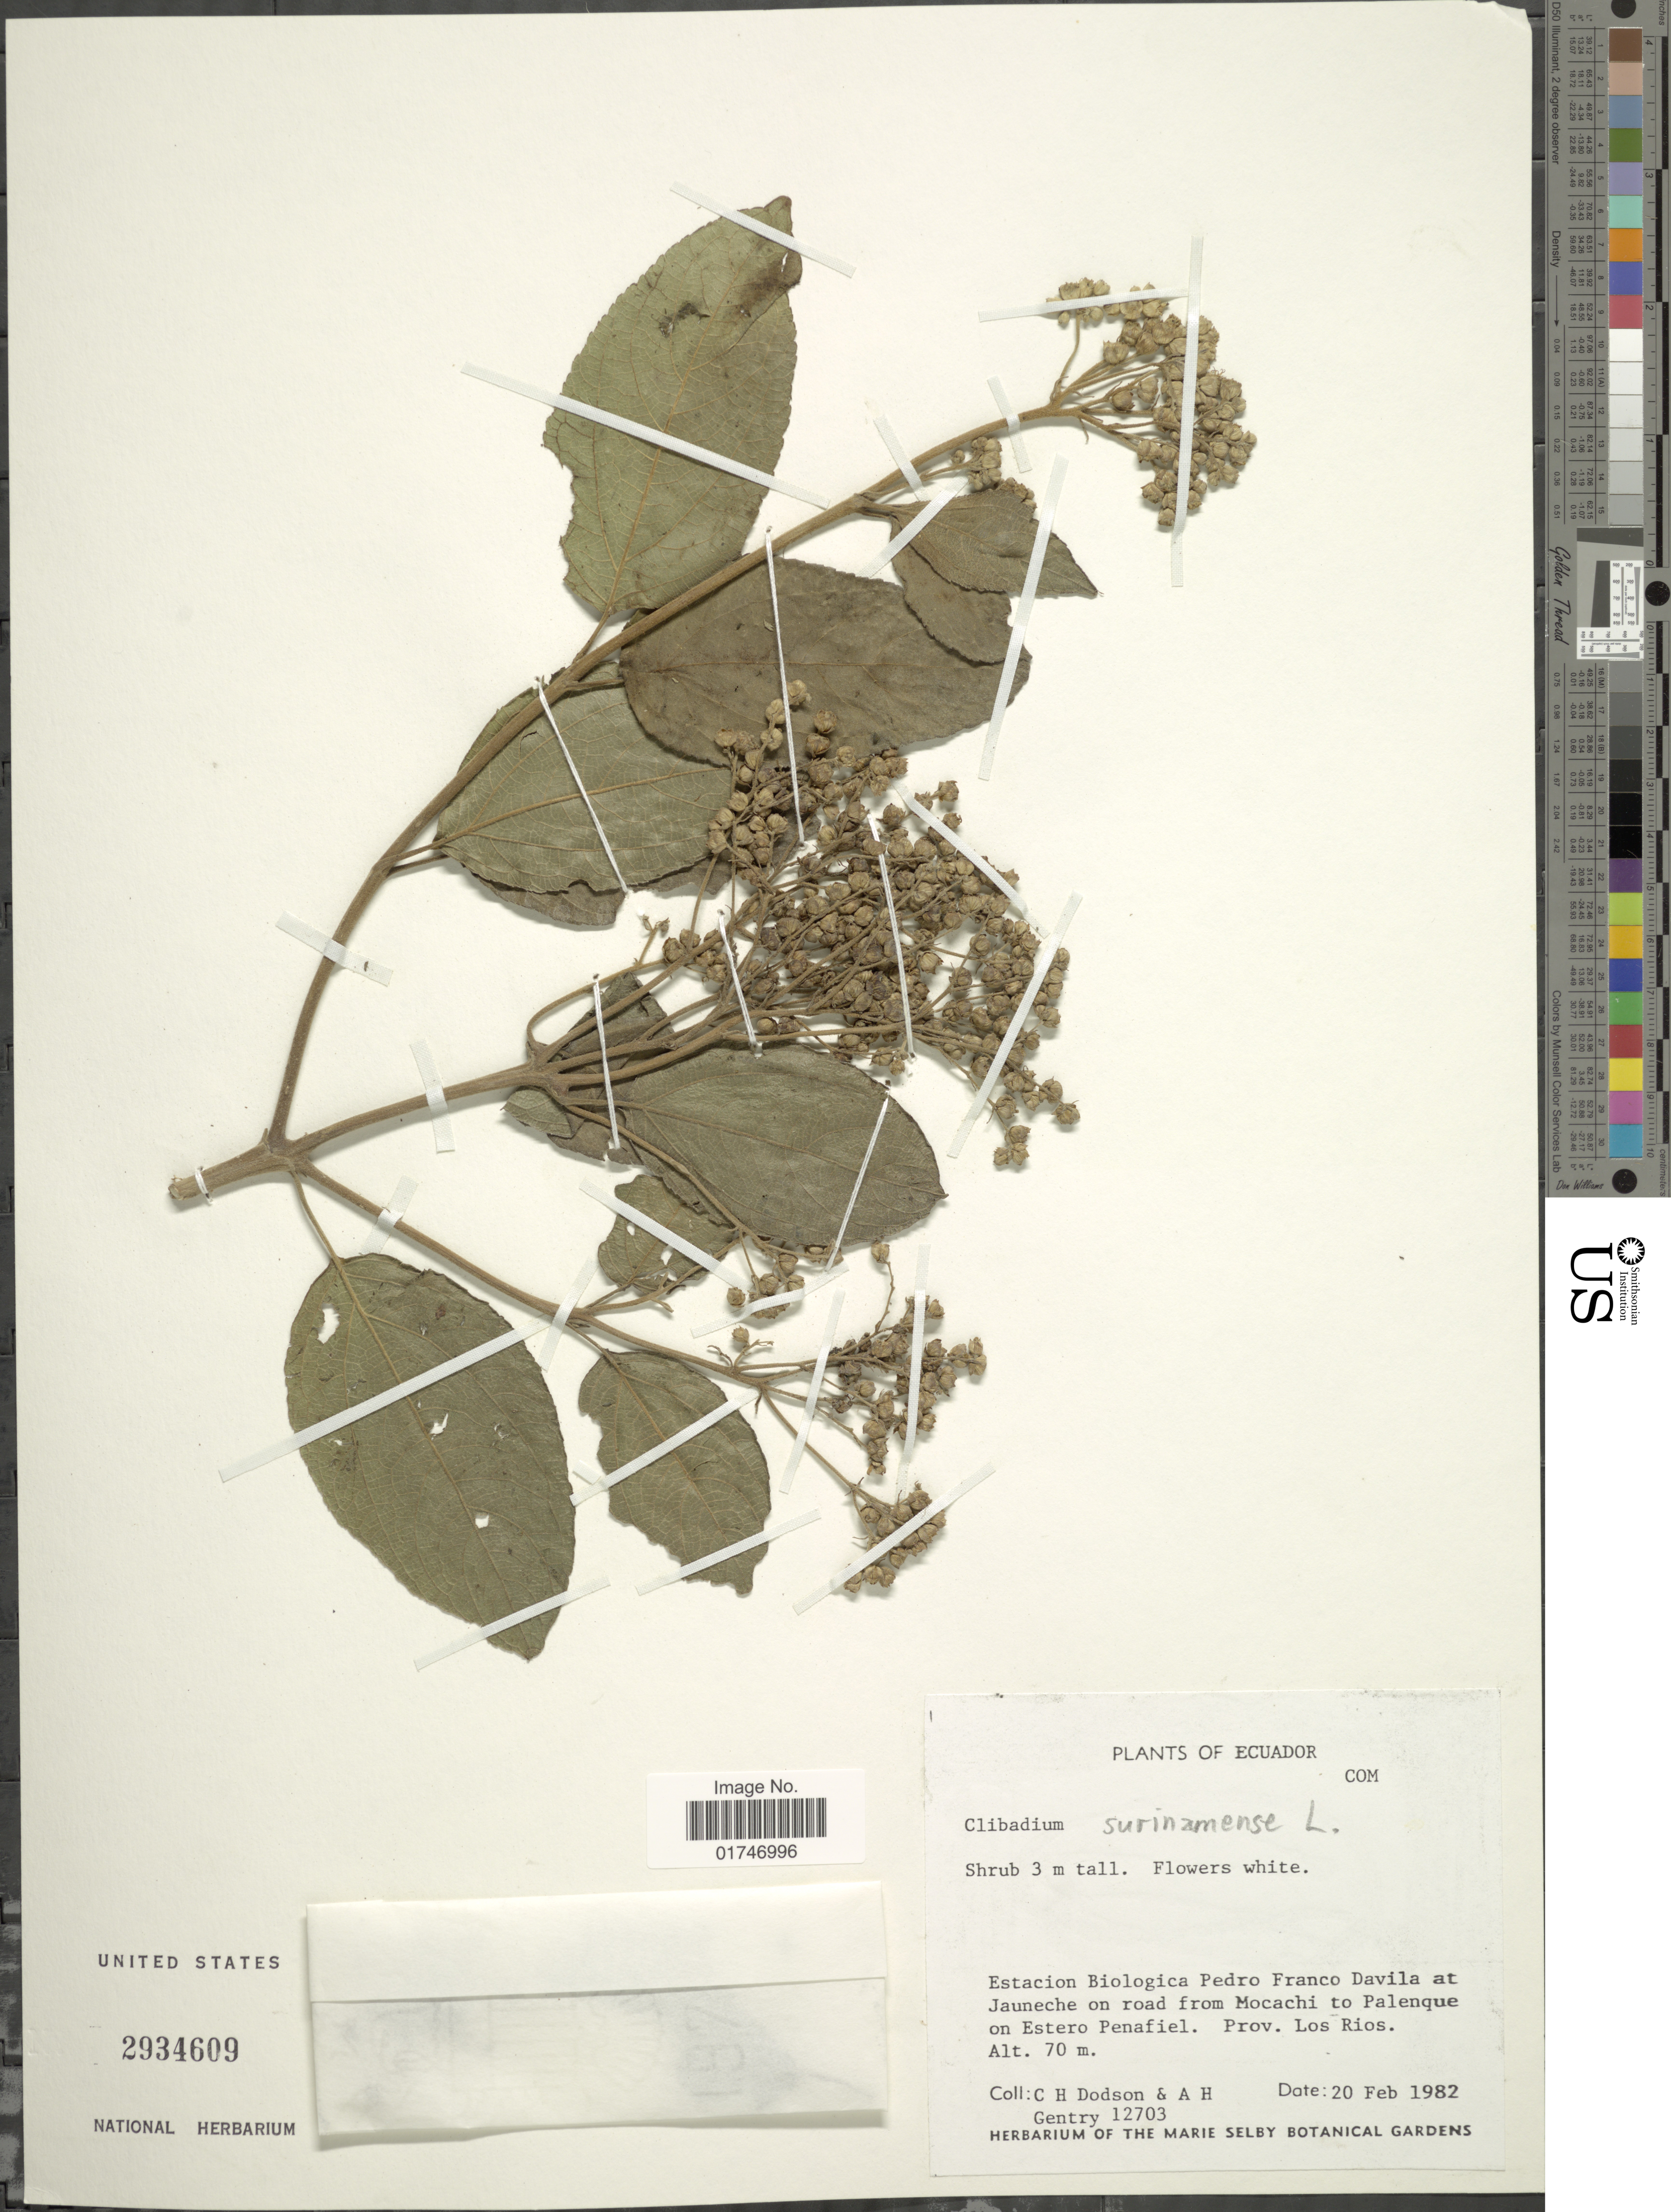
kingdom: Plantae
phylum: Tracheophyta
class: Magnoliopsida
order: Asterales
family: Asteraceae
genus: Clibadium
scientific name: Clibadium surinamense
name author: L.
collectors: C. H. Dodson & A. H. Gentry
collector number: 12703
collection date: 1982-02-20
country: Ecuador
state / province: Los Ríos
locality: Estacion Biologica Pedro Franco Davila at Jauneche on road from Mocachi to Palenqui on Estero Penafiel. Prov. Los Rios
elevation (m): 70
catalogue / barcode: US 2934609